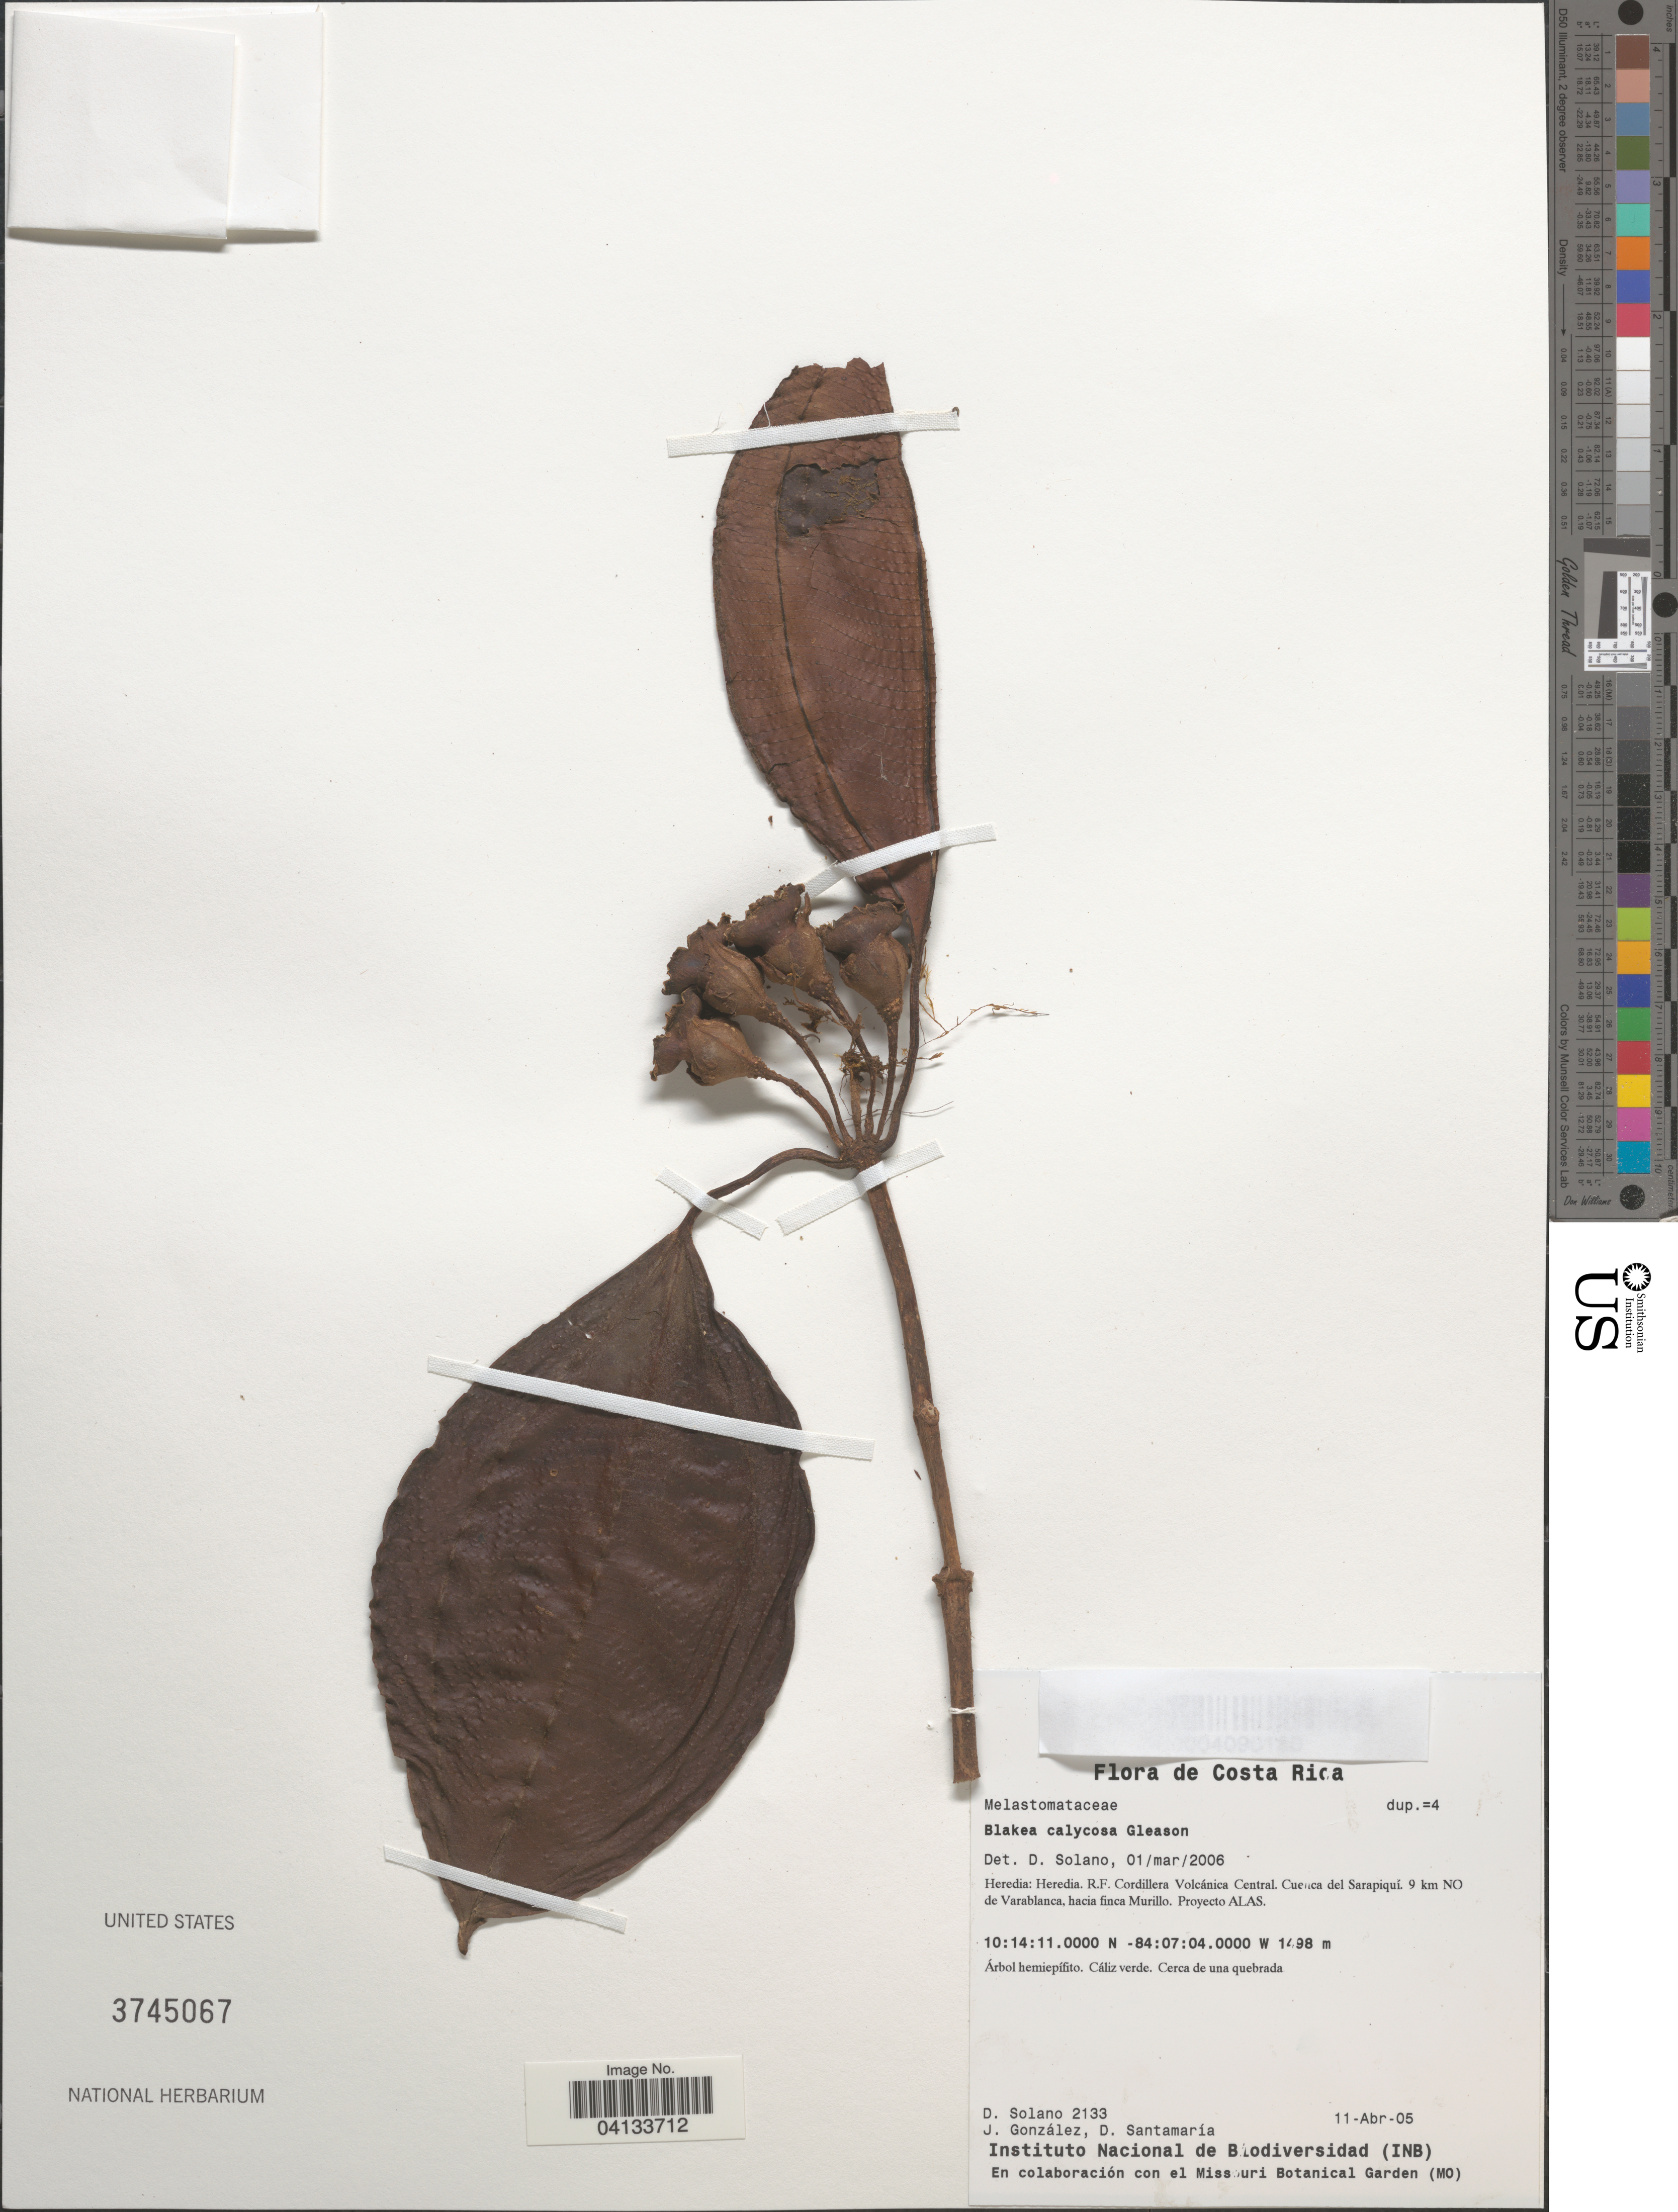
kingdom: Plantae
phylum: Tracheophyta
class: Magnoliopsida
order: Myrtales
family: Melastomataceae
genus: Blakea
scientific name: Blakea calycosa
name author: Gleason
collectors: D. Solano, J. Gonzalez & D. Santamaria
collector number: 2133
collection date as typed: Transcribed d/m/y: 11/4/5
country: Costa Rica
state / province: Heredia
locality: R.F. Cordillera Volcánica Central. Cuenca del Sarapiquí. 9 km NO de Varablanca, hacia finca Murillo. Proyecto ALAS.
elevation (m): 1498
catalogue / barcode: US 3745067